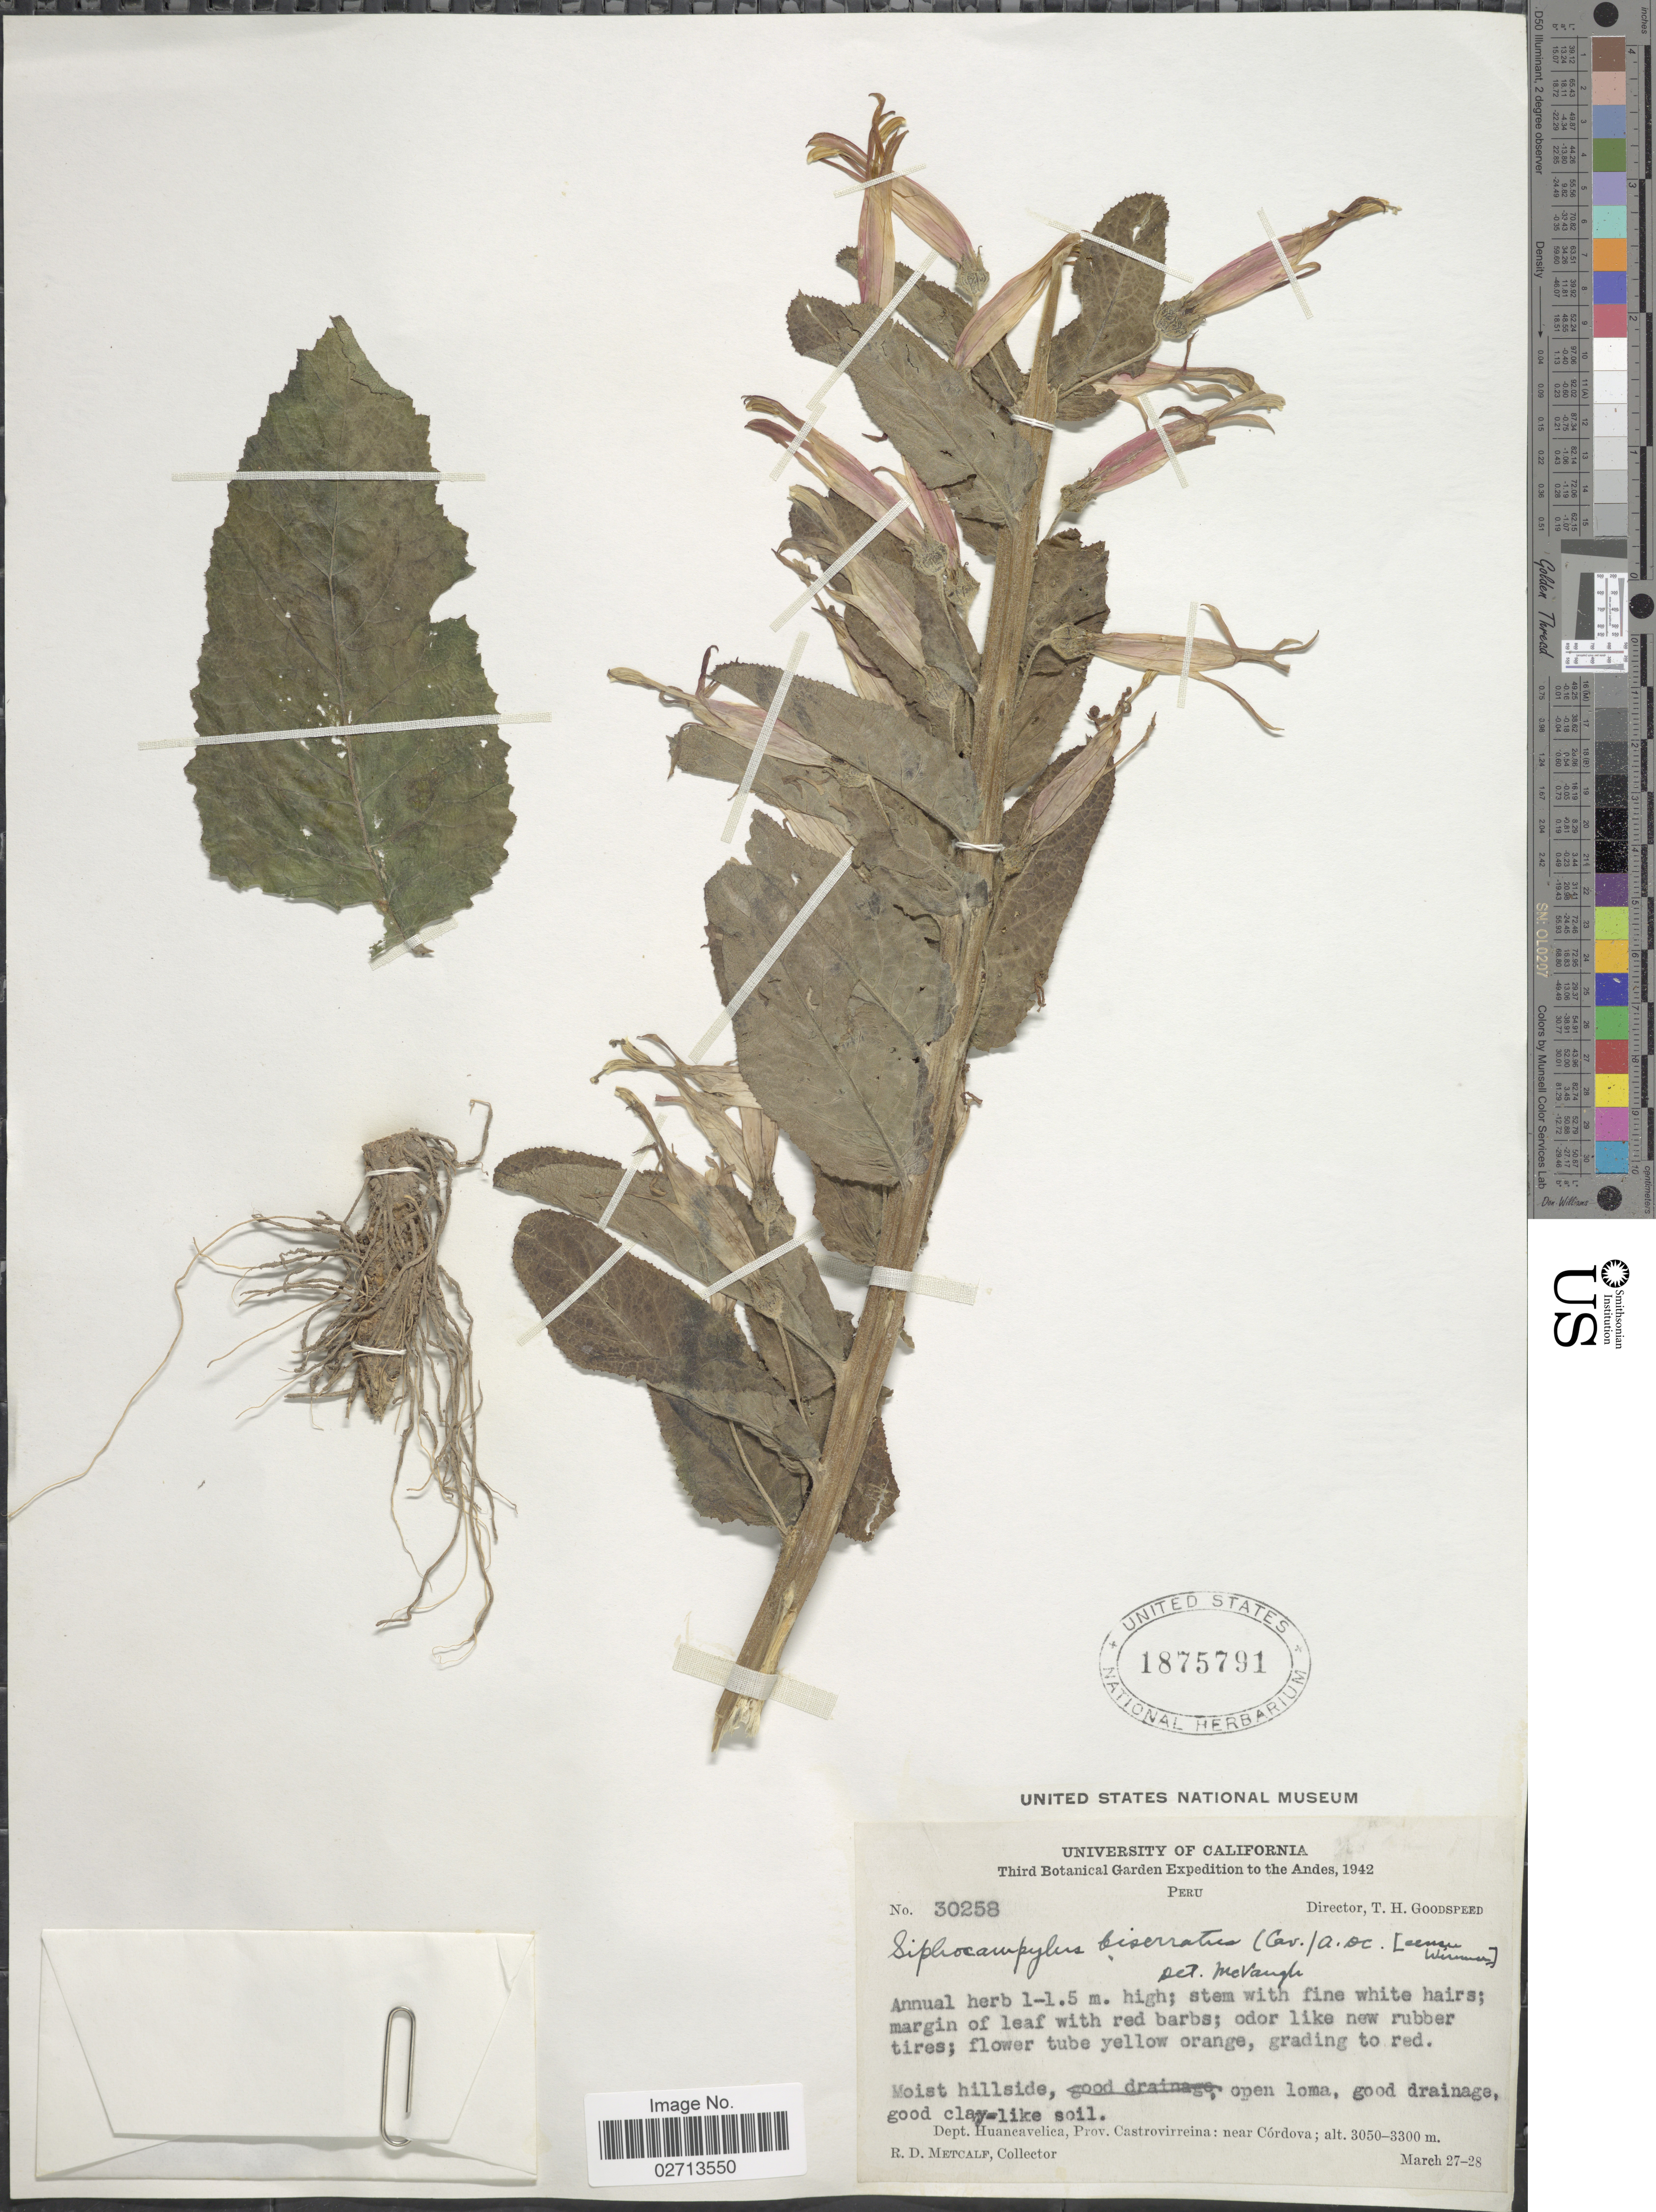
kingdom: Plantae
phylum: Tracheophyta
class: Magnoliopsida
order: Asterales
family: Campanulaceae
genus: Siphocampylus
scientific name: Siphocampylus biserratus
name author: (Cav.) A. DC.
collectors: R. D. Metcalf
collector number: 30258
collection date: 1942-03-27/1942-03-28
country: Peru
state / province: Huancavelica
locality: Andes. Prov. Castrovirreina: near Cordova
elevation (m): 3050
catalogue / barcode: US 1875791